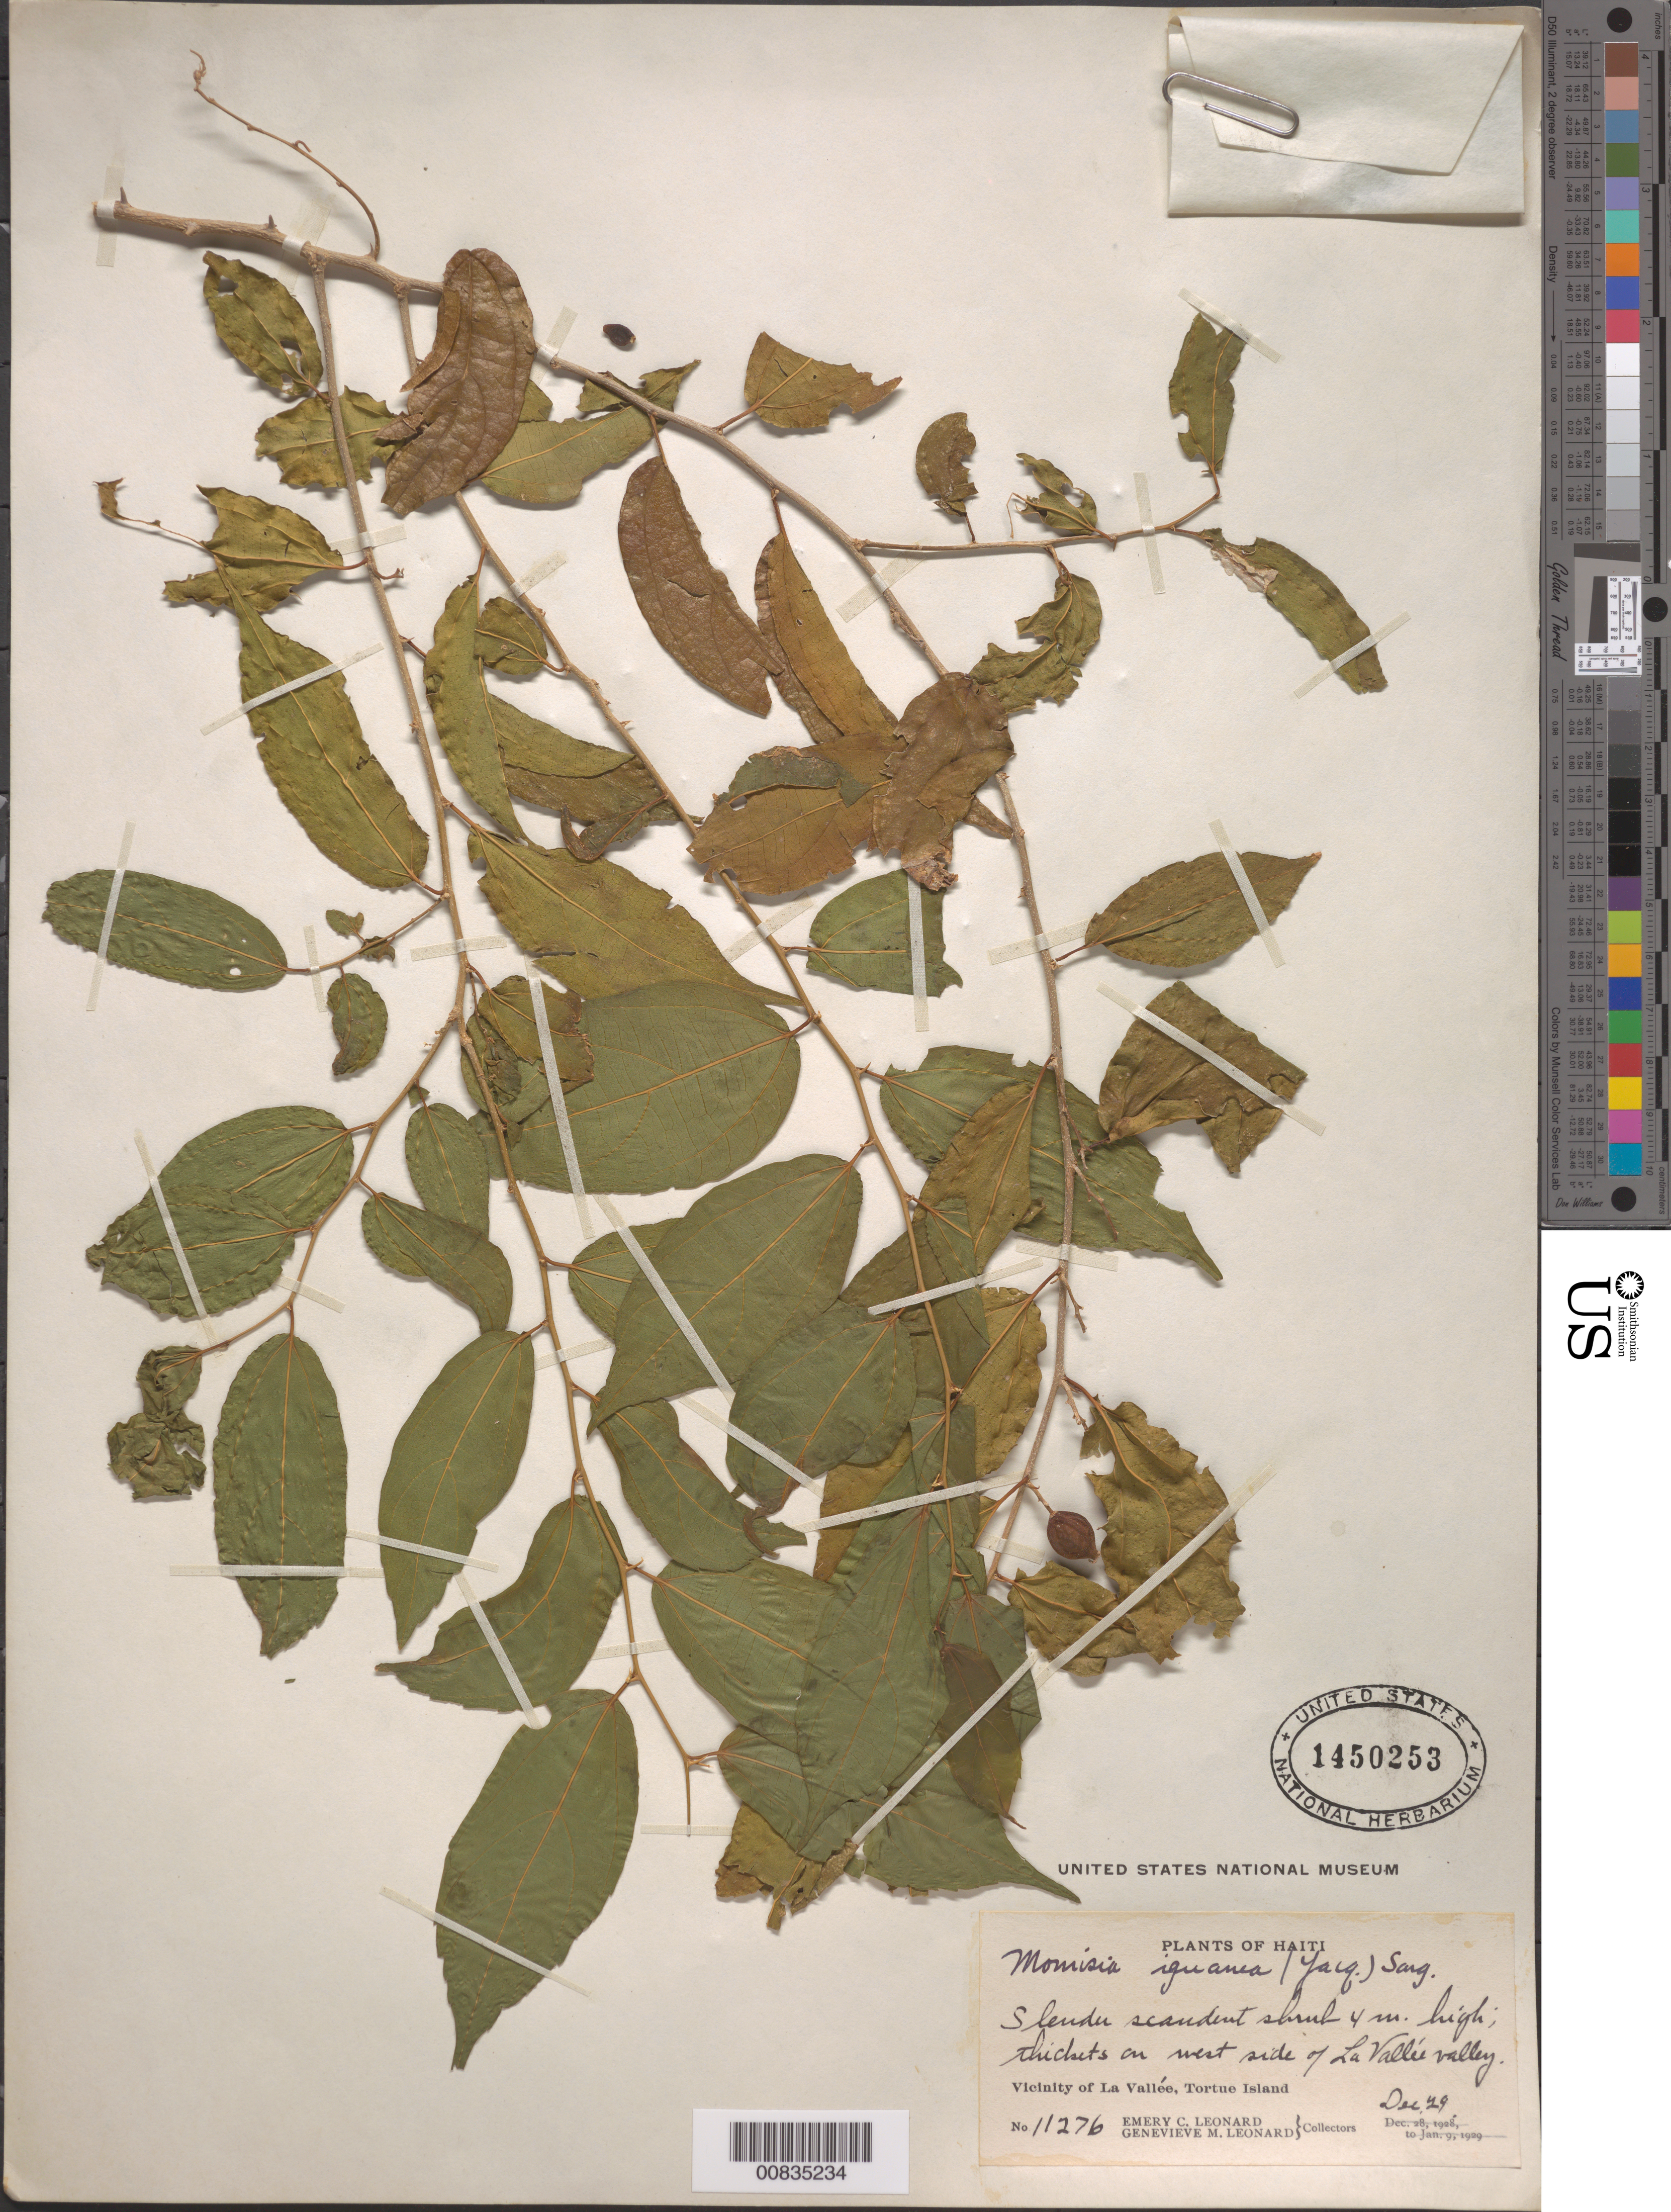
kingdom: Plantae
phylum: Tracheophyta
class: Magnoliopsida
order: Rosales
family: Cannabaceae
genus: Celtis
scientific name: Celtis iguanaea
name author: (Jacq.) Sarg.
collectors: E. C. Leonard & G. M. Leonard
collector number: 11276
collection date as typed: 29 Dec 1928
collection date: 1928-12-29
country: Haiti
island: Île de Tortue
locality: West side of La Vallée Valley.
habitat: Thickets.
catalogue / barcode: US 1450253